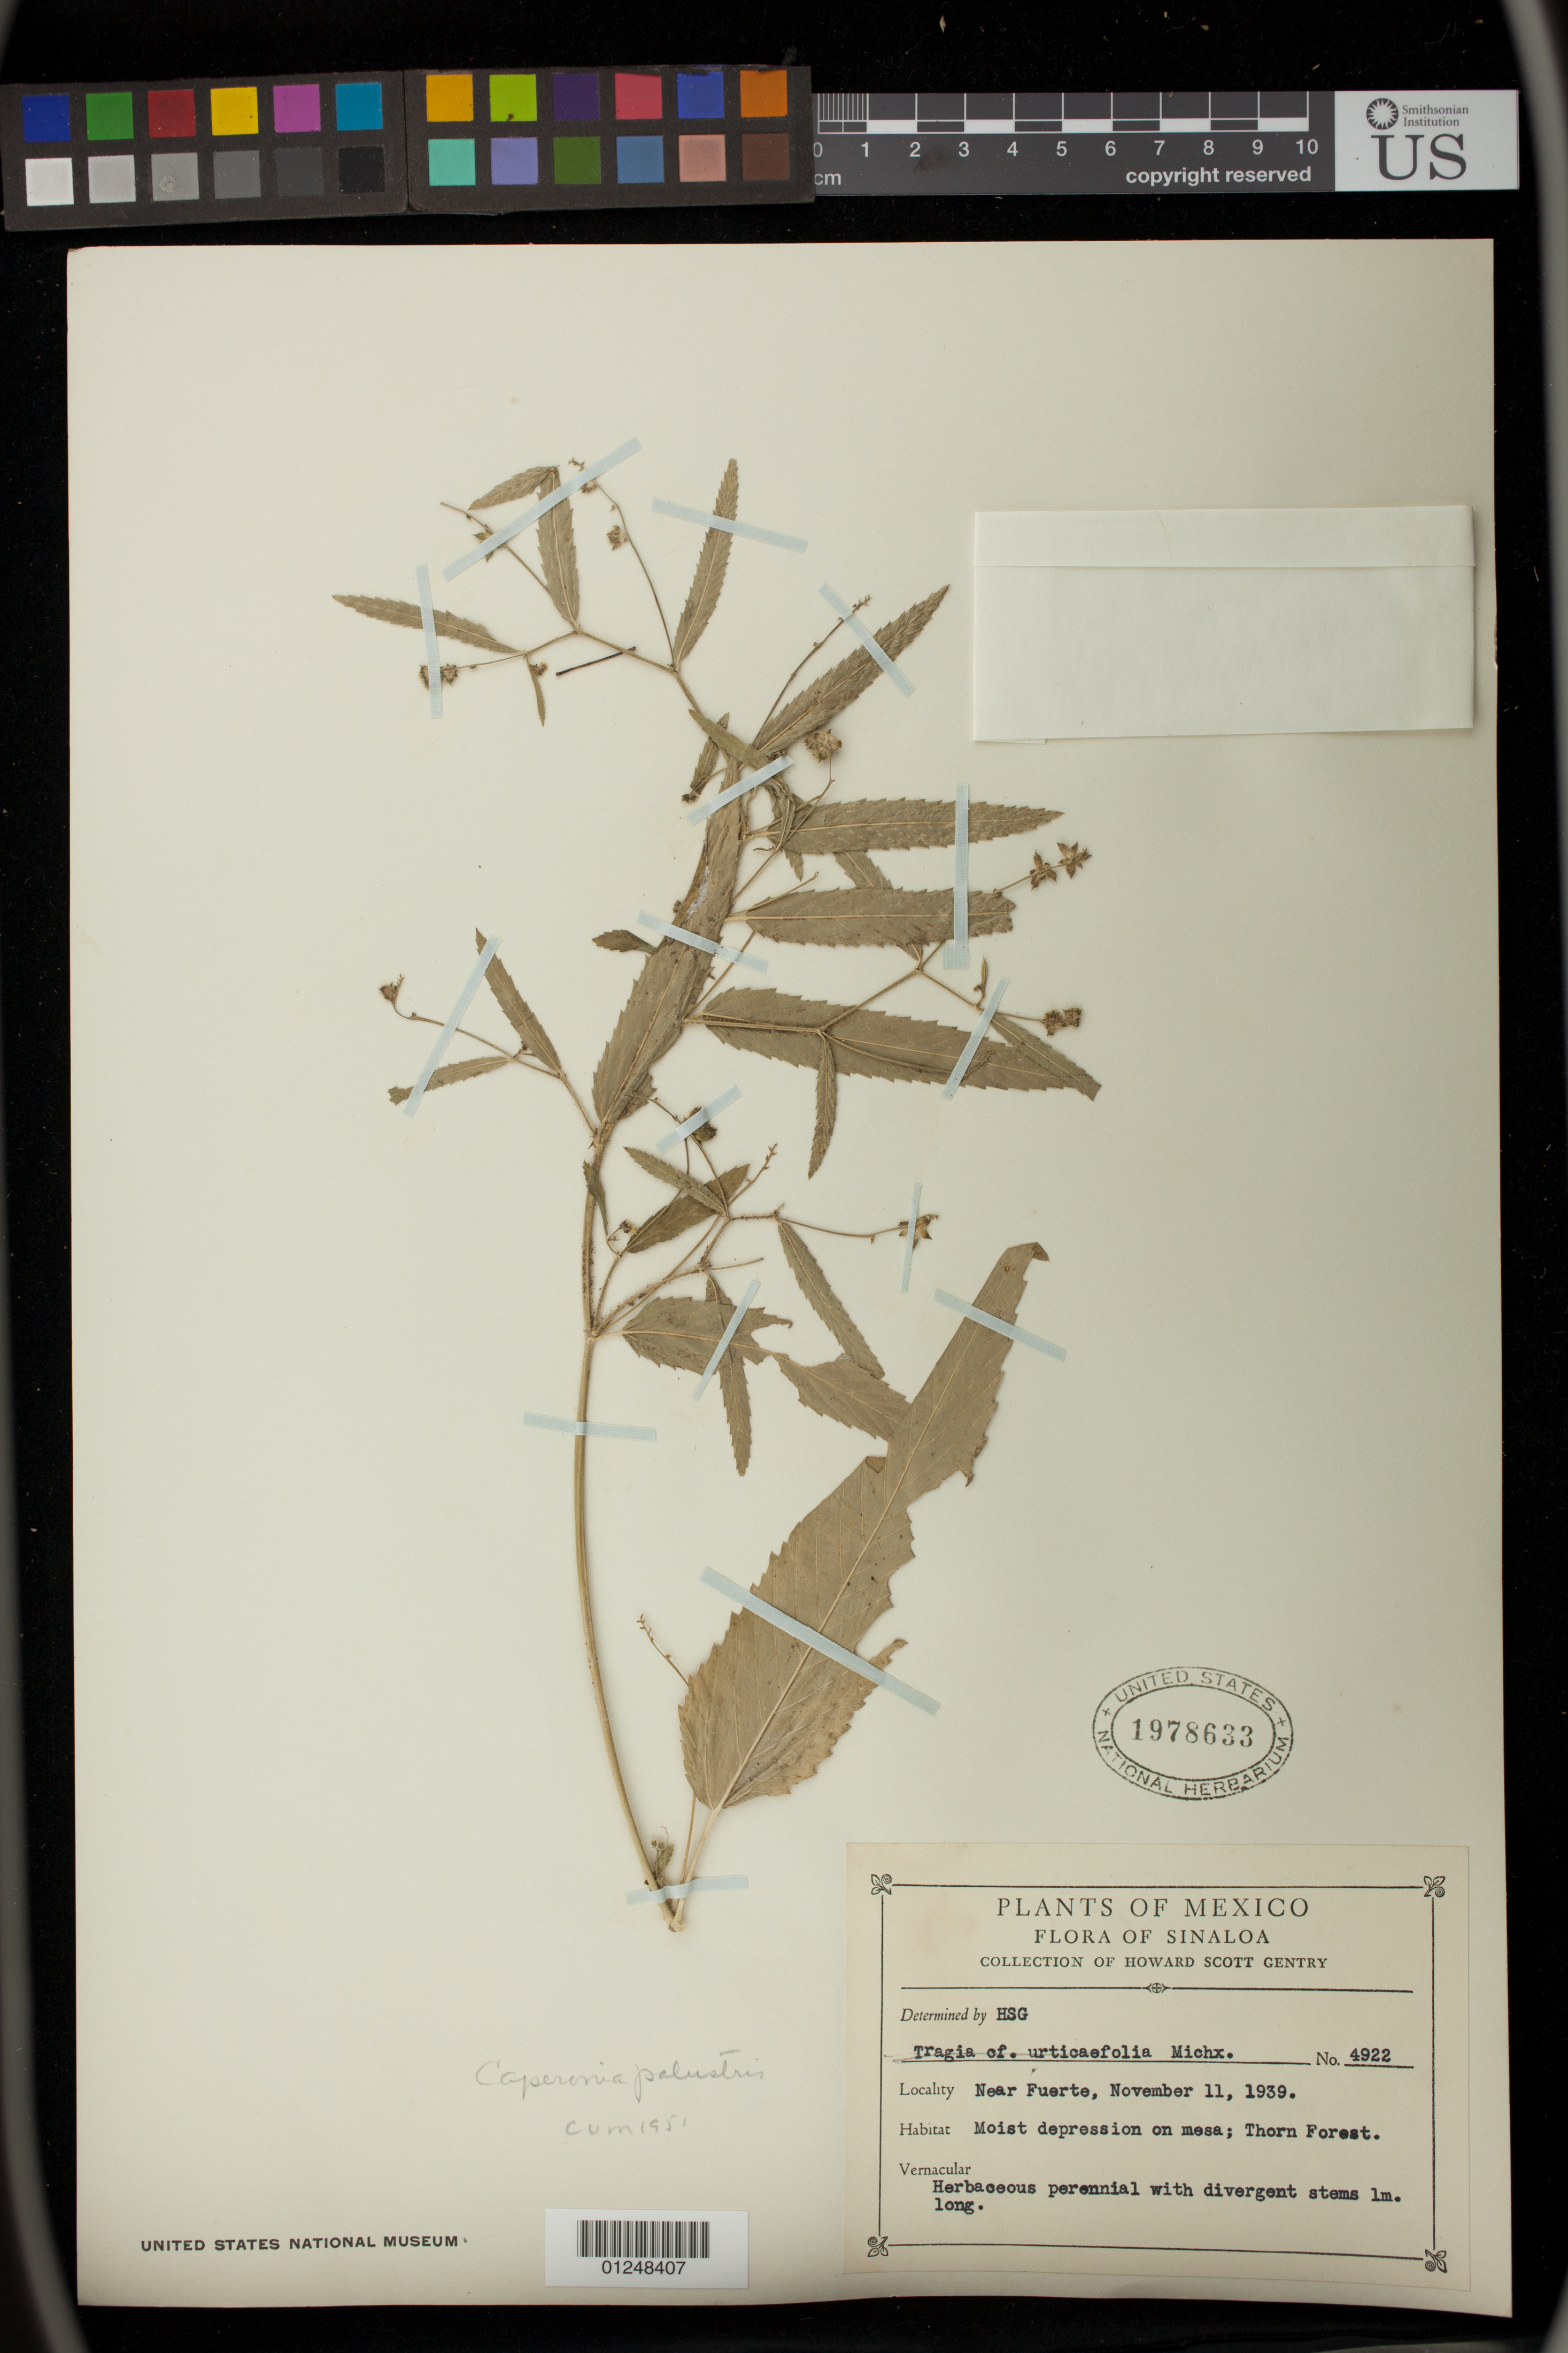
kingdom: Plantae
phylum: Tracheophyta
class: Magnoliopsida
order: Malpighiales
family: Euphorbiaceae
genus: Caperonia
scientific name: Caperonia palustris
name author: (L.) A. St.-Hil.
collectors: H. S. Gentry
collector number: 4922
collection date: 1939-11-11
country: Mexico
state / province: Sinaloa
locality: Near Fuerte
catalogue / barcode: US 1978633